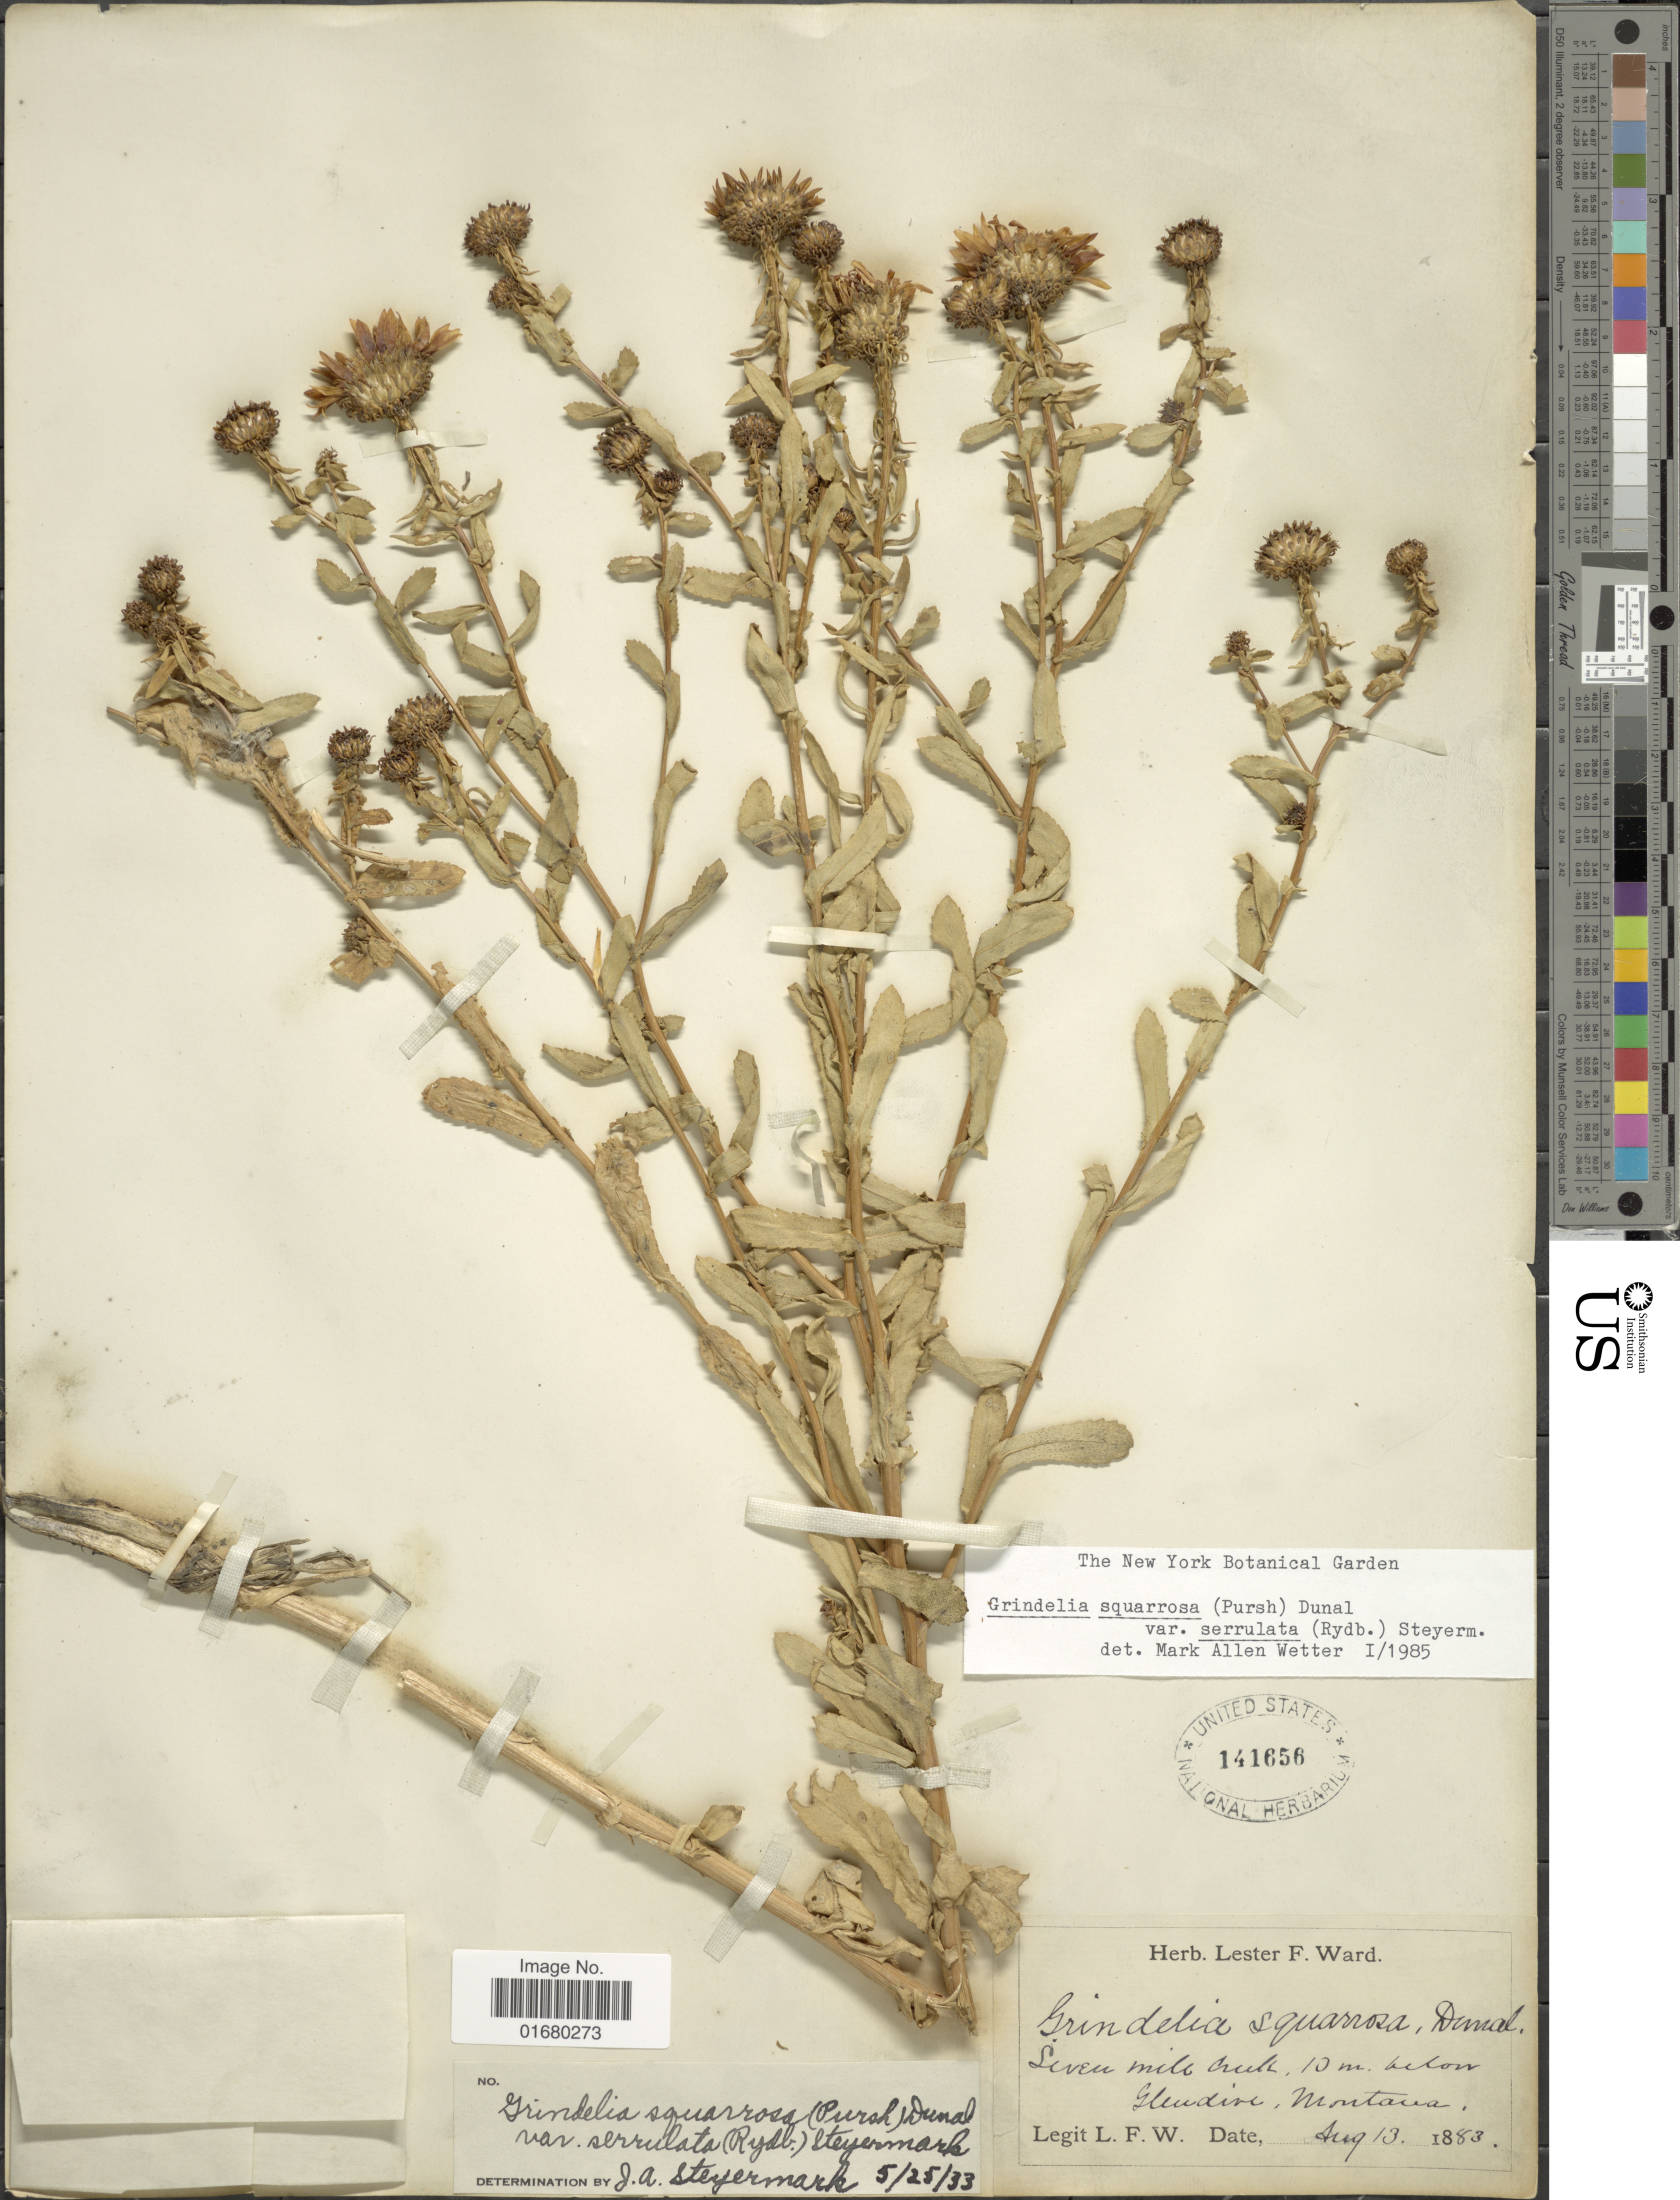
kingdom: Plantae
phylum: Tracheophyta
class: Magnoliopsida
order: Asterales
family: Asteraceae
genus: Grindelia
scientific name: Grindelia squarrosa var. serrulata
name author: (Rydb.) Steyerm.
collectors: L. F. Ward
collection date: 1883-08-13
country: United States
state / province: Montana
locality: Seven mile cruk, 10 m. beton, Gleudive, Montana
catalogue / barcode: US 141656